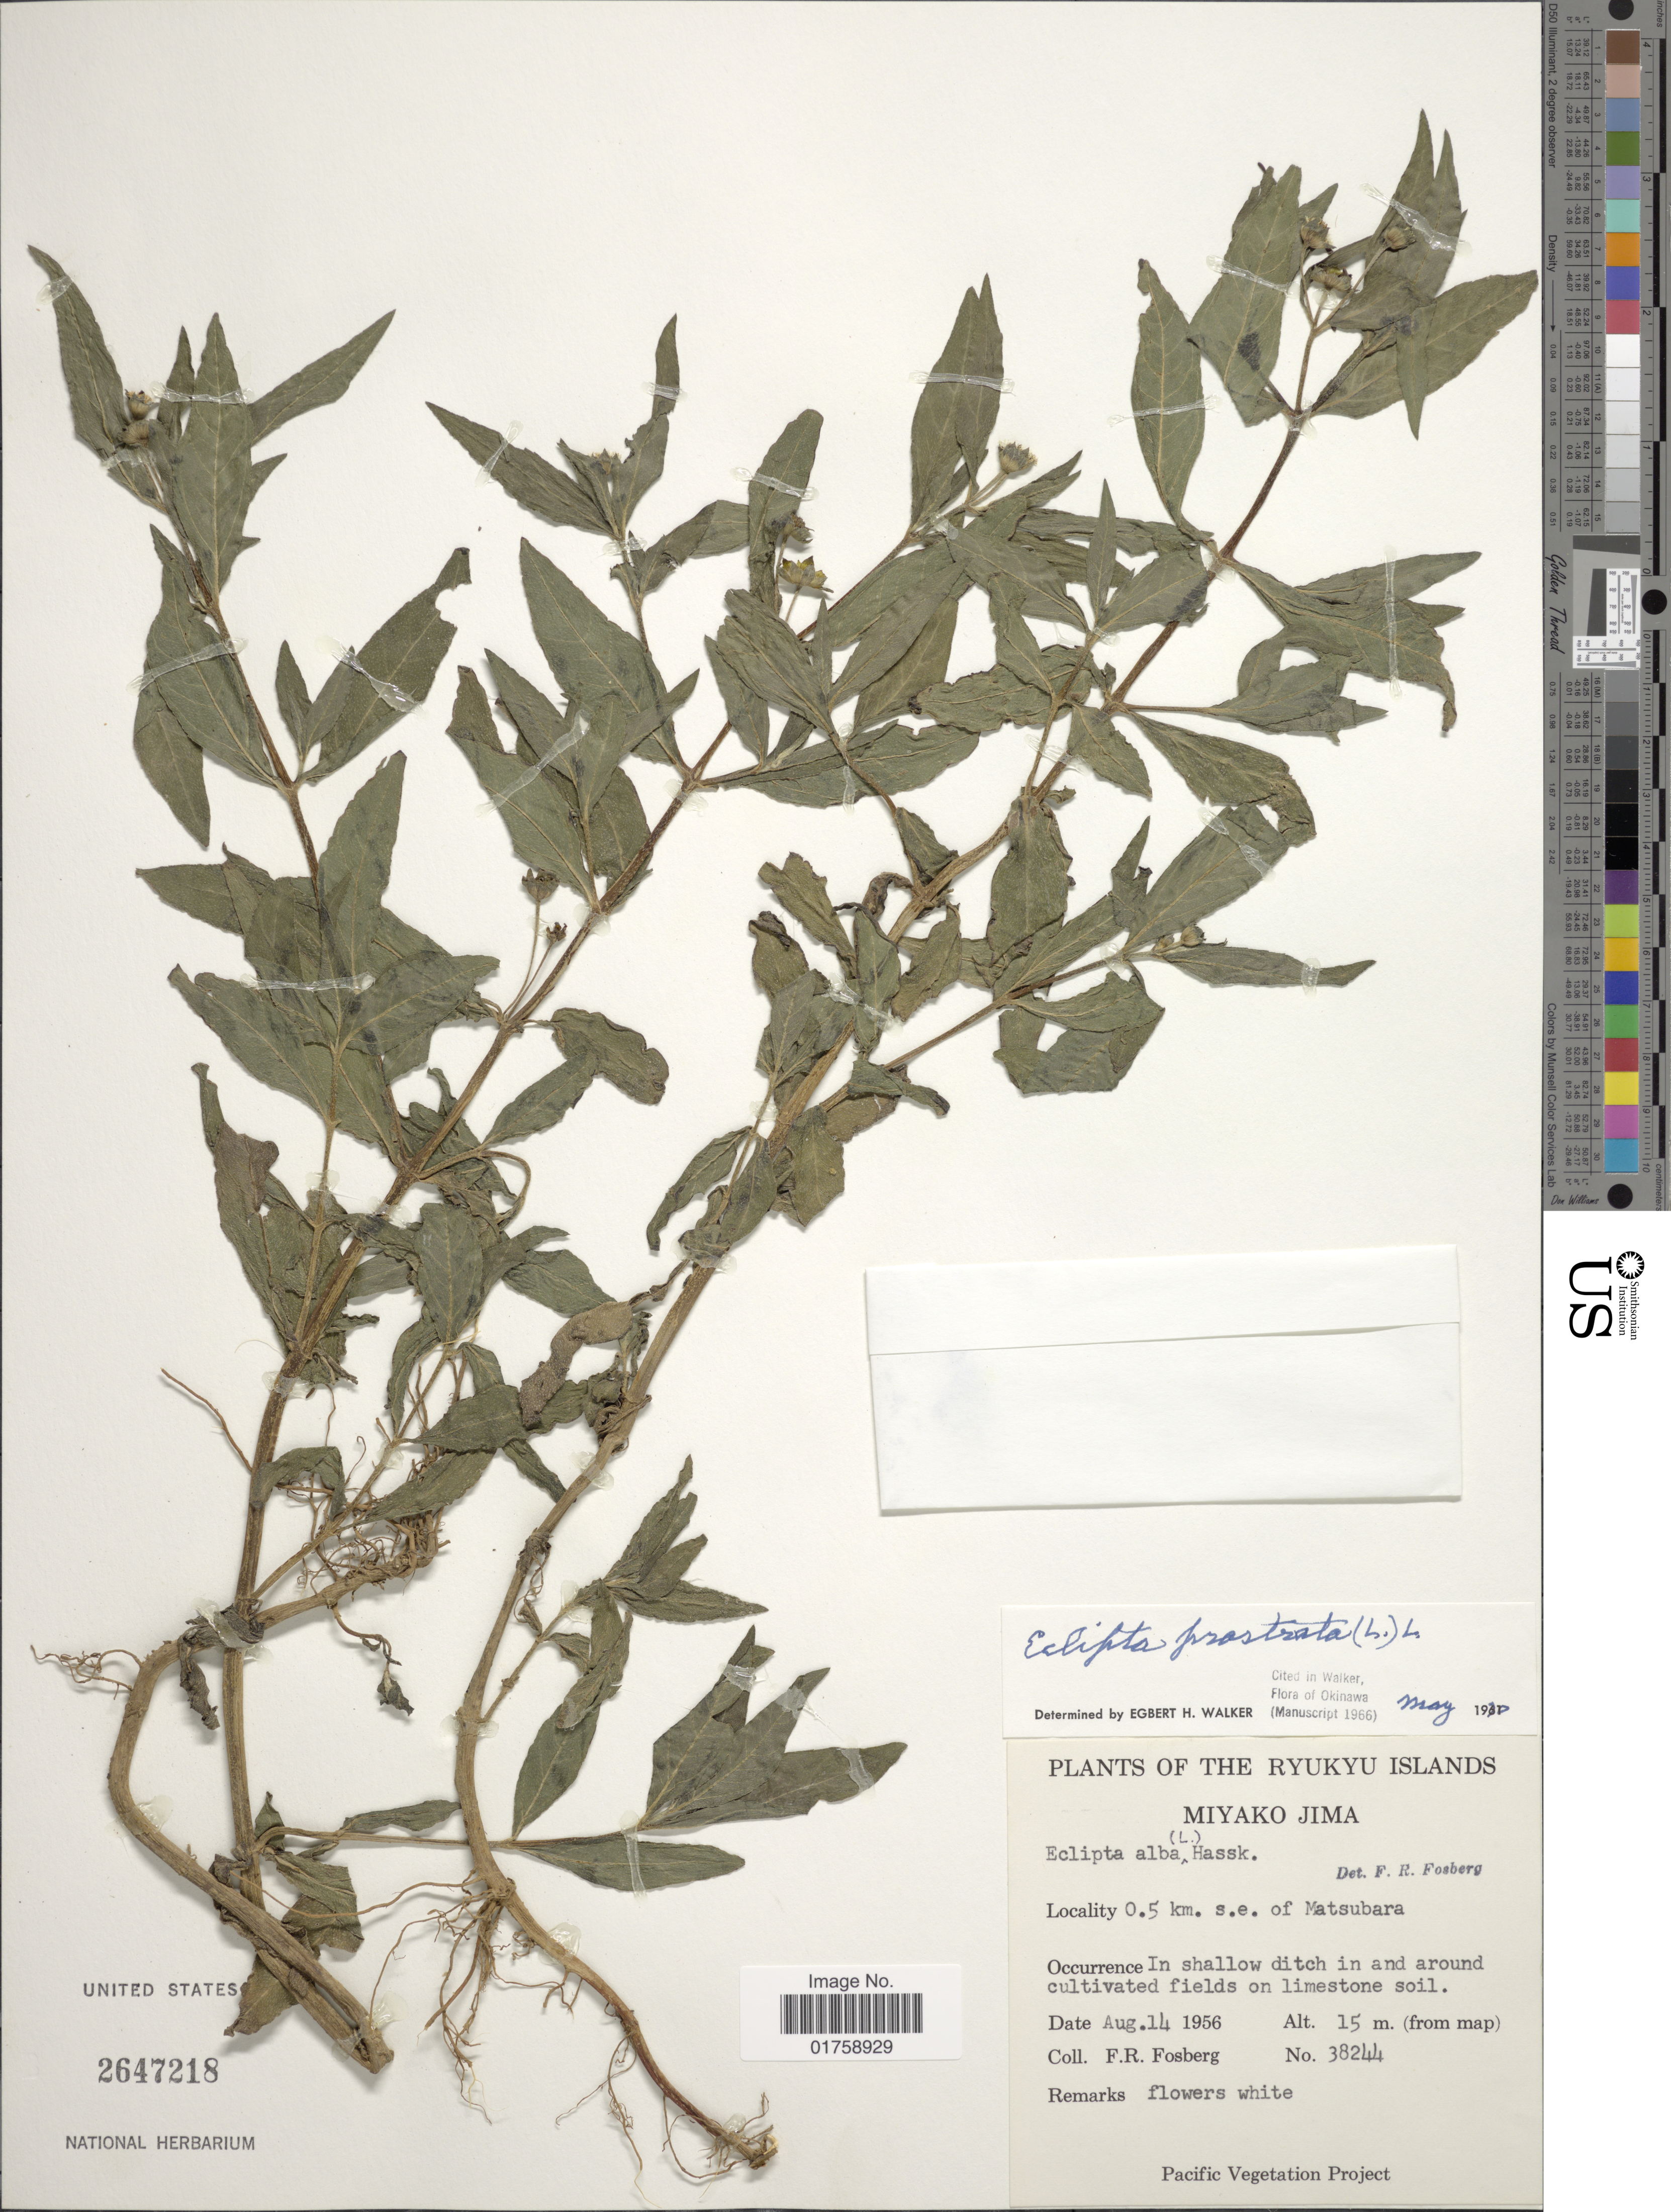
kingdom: Plantae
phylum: Tracheophyta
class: Magnoliopsida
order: Asterales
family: Asteraceae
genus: Eclipta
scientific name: Eclipta prostrata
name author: (L.) L.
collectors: F. R. Fosberg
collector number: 38244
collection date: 1956-08-14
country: Japan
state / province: Okinawa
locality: Ryukyu Islands. Miyako Jima. 0.5 km. s. e. of Matsubara.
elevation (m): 15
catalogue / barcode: US 2647218